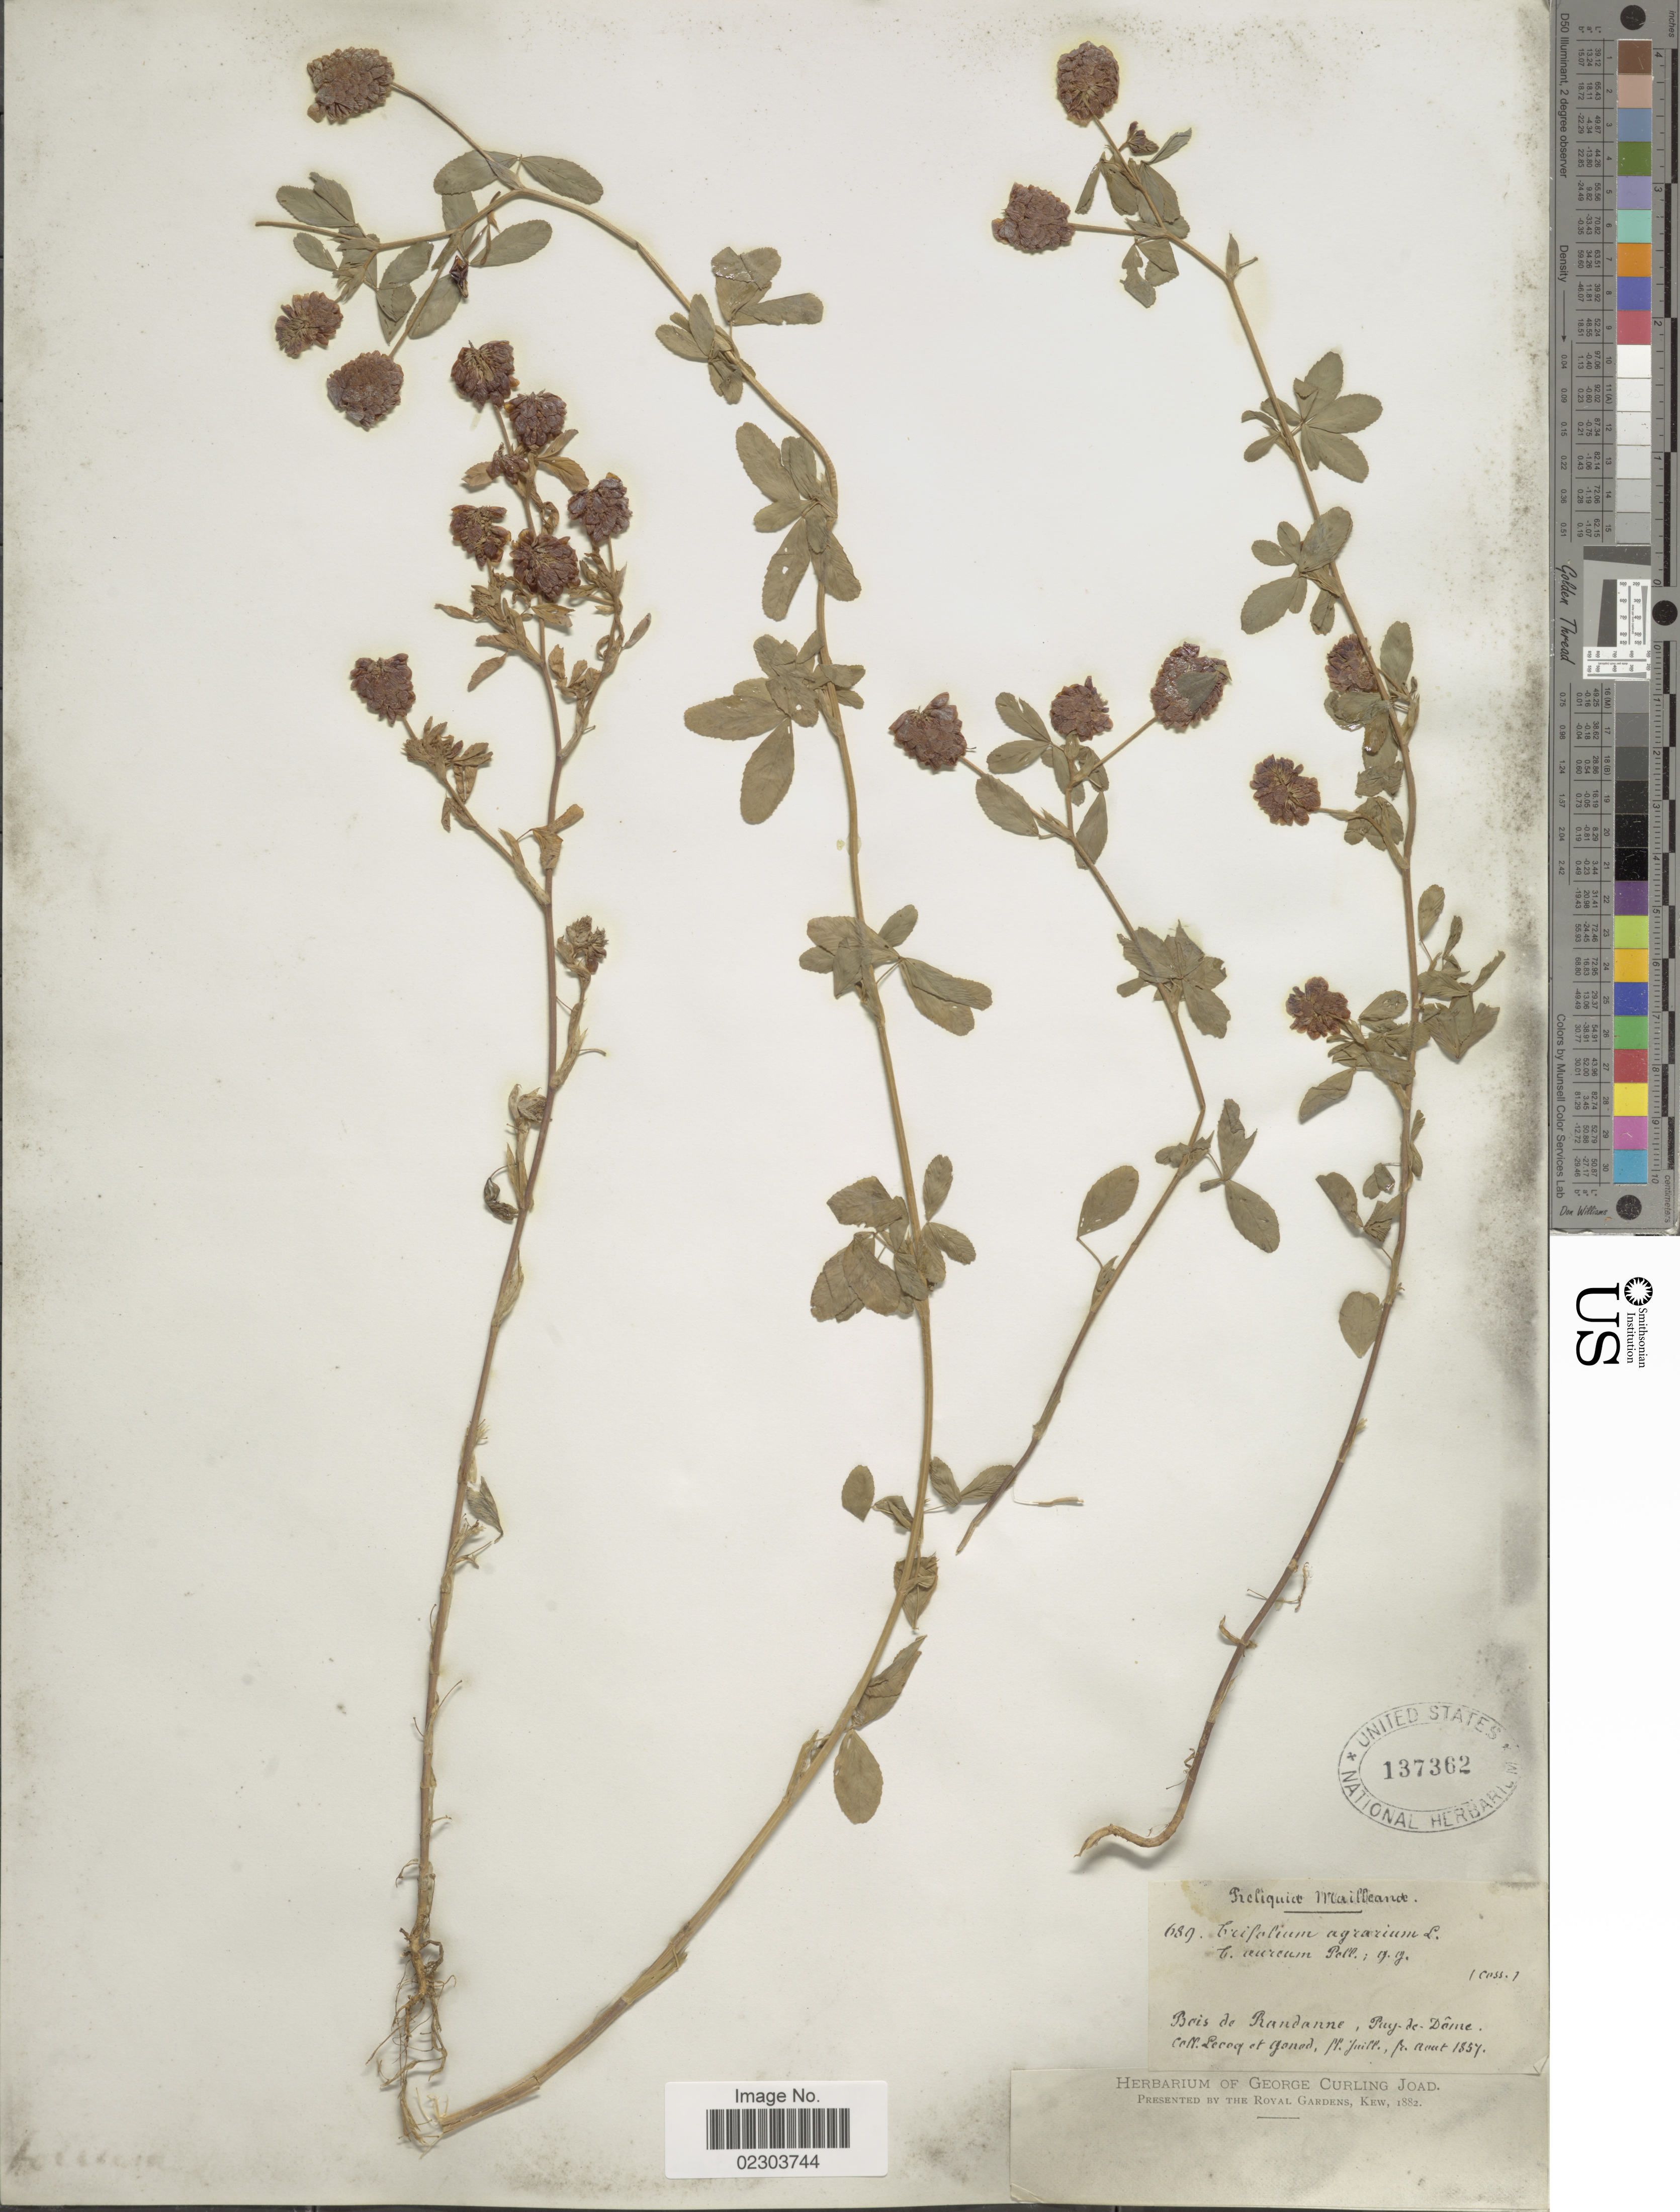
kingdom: Plantae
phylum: Tracheophyta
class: Magnoliopsida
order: Fabales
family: Fabaceae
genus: Trifolium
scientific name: Trifolium agrarium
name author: L.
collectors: Lecoq & Goned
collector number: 689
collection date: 1857-08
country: France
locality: Beis de Randanne, Puy- de-Dame [interpreted]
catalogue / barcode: US 137362